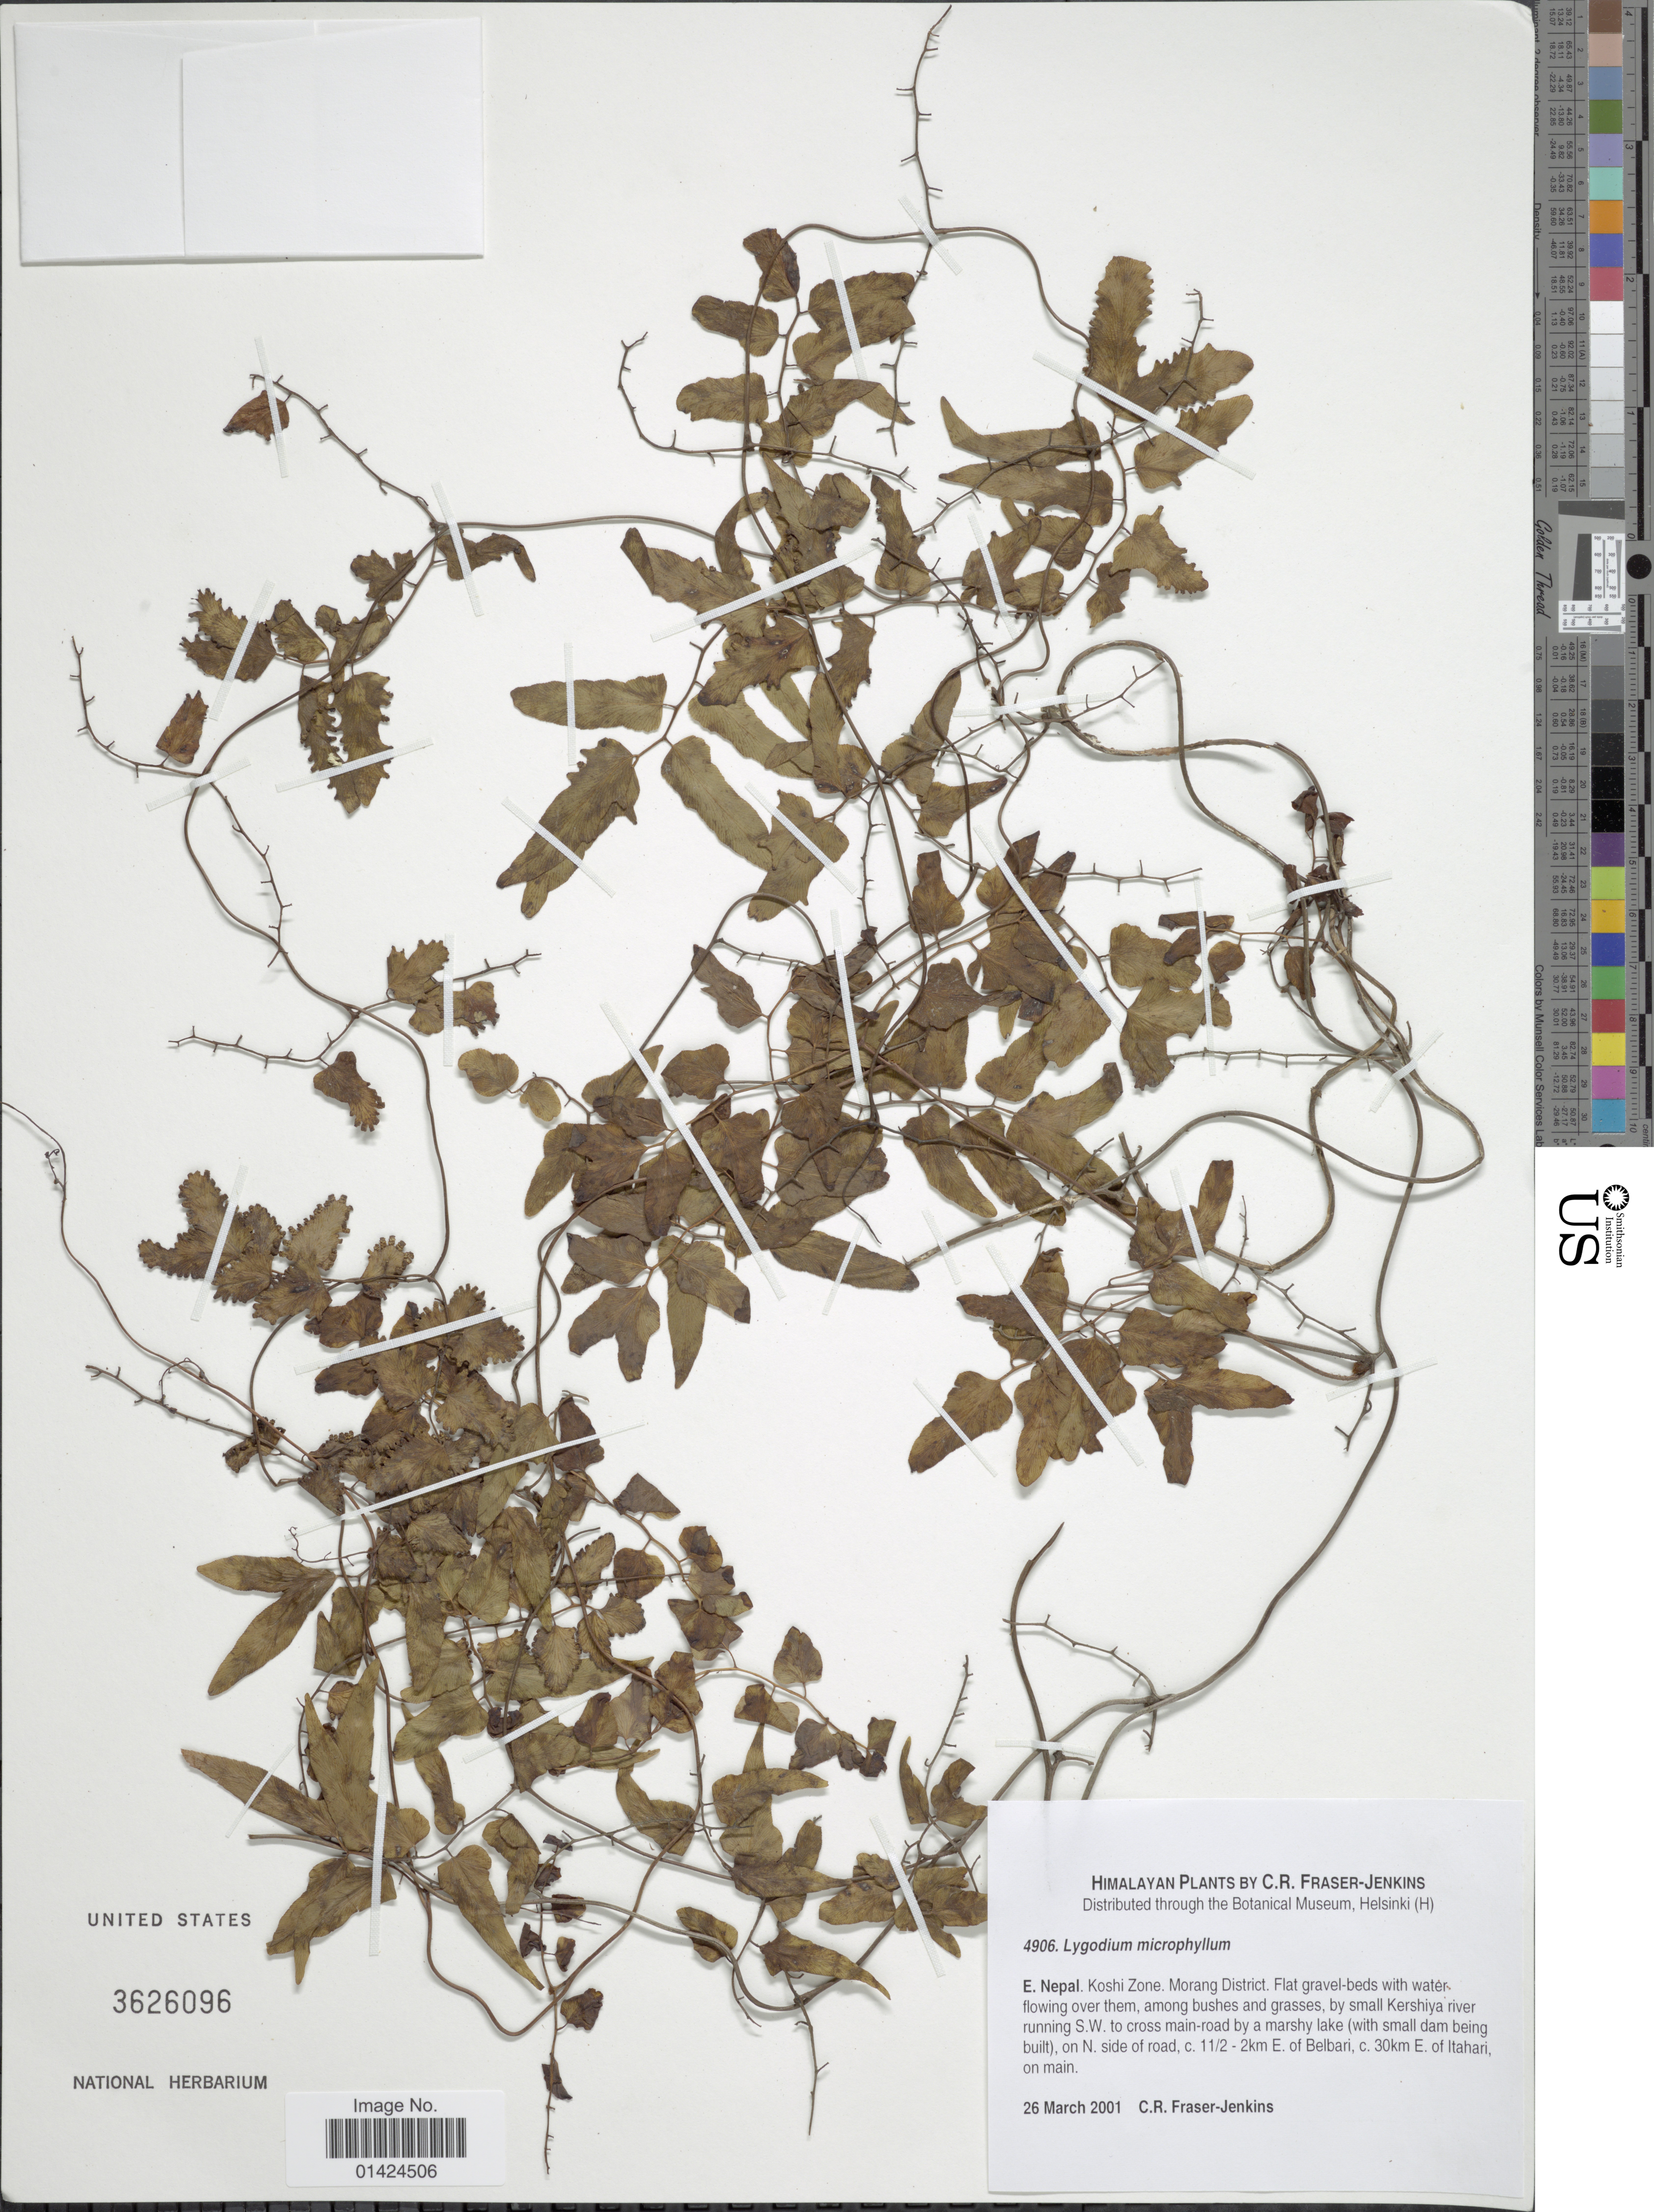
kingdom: Plantae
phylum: Tracheophyta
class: Polypodiopsida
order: Schizaeales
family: Lygodiaceae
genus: Lygodium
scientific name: Lygodium microphyllum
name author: (Cav.) R. Br.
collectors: C. R. Fraser-Jenkins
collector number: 4906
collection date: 2001-03-26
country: Nepal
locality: E. Nepal. Koshi Zone. Morang District.Flat gravel-beds with water flowing over them, among bushes and grasses, by small Kershiya river running S. W. to cross main-road bu a marshy lake (with small dam being built), on N side of road, c. 11/2-2 km E. of Belbari, c. 30 km E. of Itahari, on main.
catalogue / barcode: US 3626096